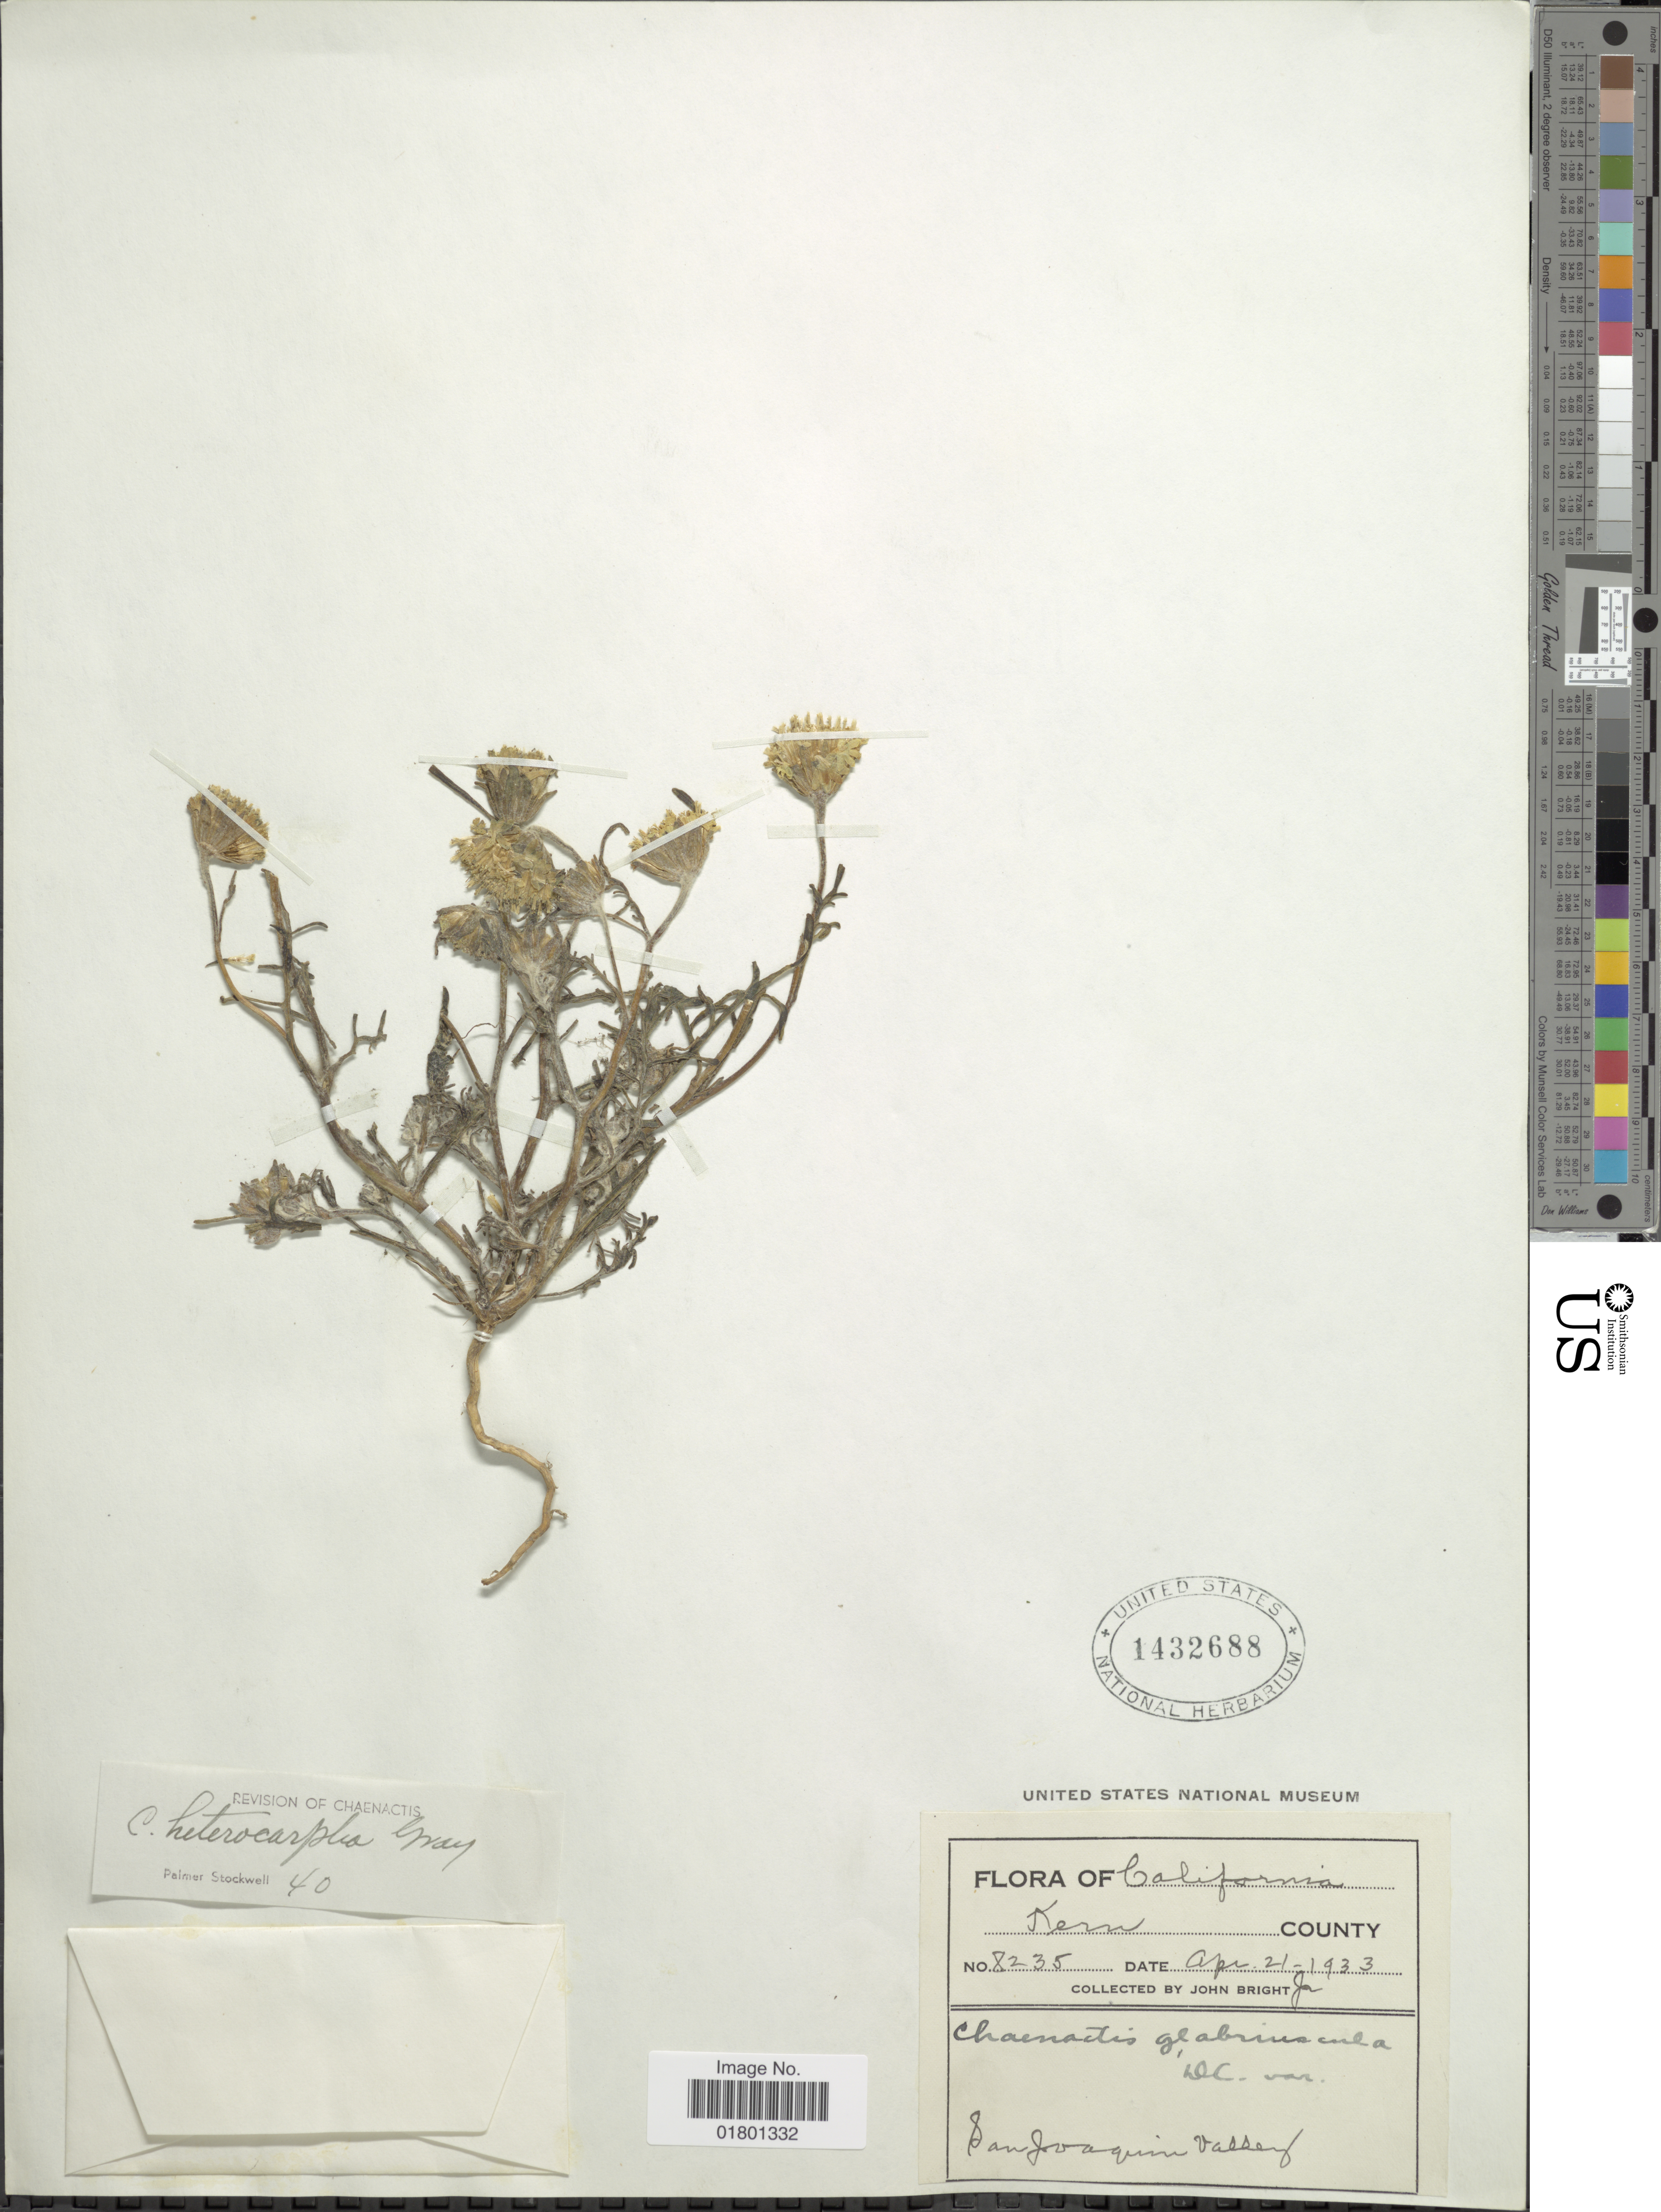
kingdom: Plantae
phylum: Tracheophyta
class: Magnoliopsida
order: Asterales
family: Asteraceae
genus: Chaenactis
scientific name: Chaenactis heterocarpha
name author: Torr. & A. Gray ex A. Gray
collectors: J. Bright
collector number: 8235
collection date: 1933-04-21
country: United States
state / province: California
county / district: Kern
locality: Kern County, San Joaquin Valley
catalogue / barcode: US 1432688